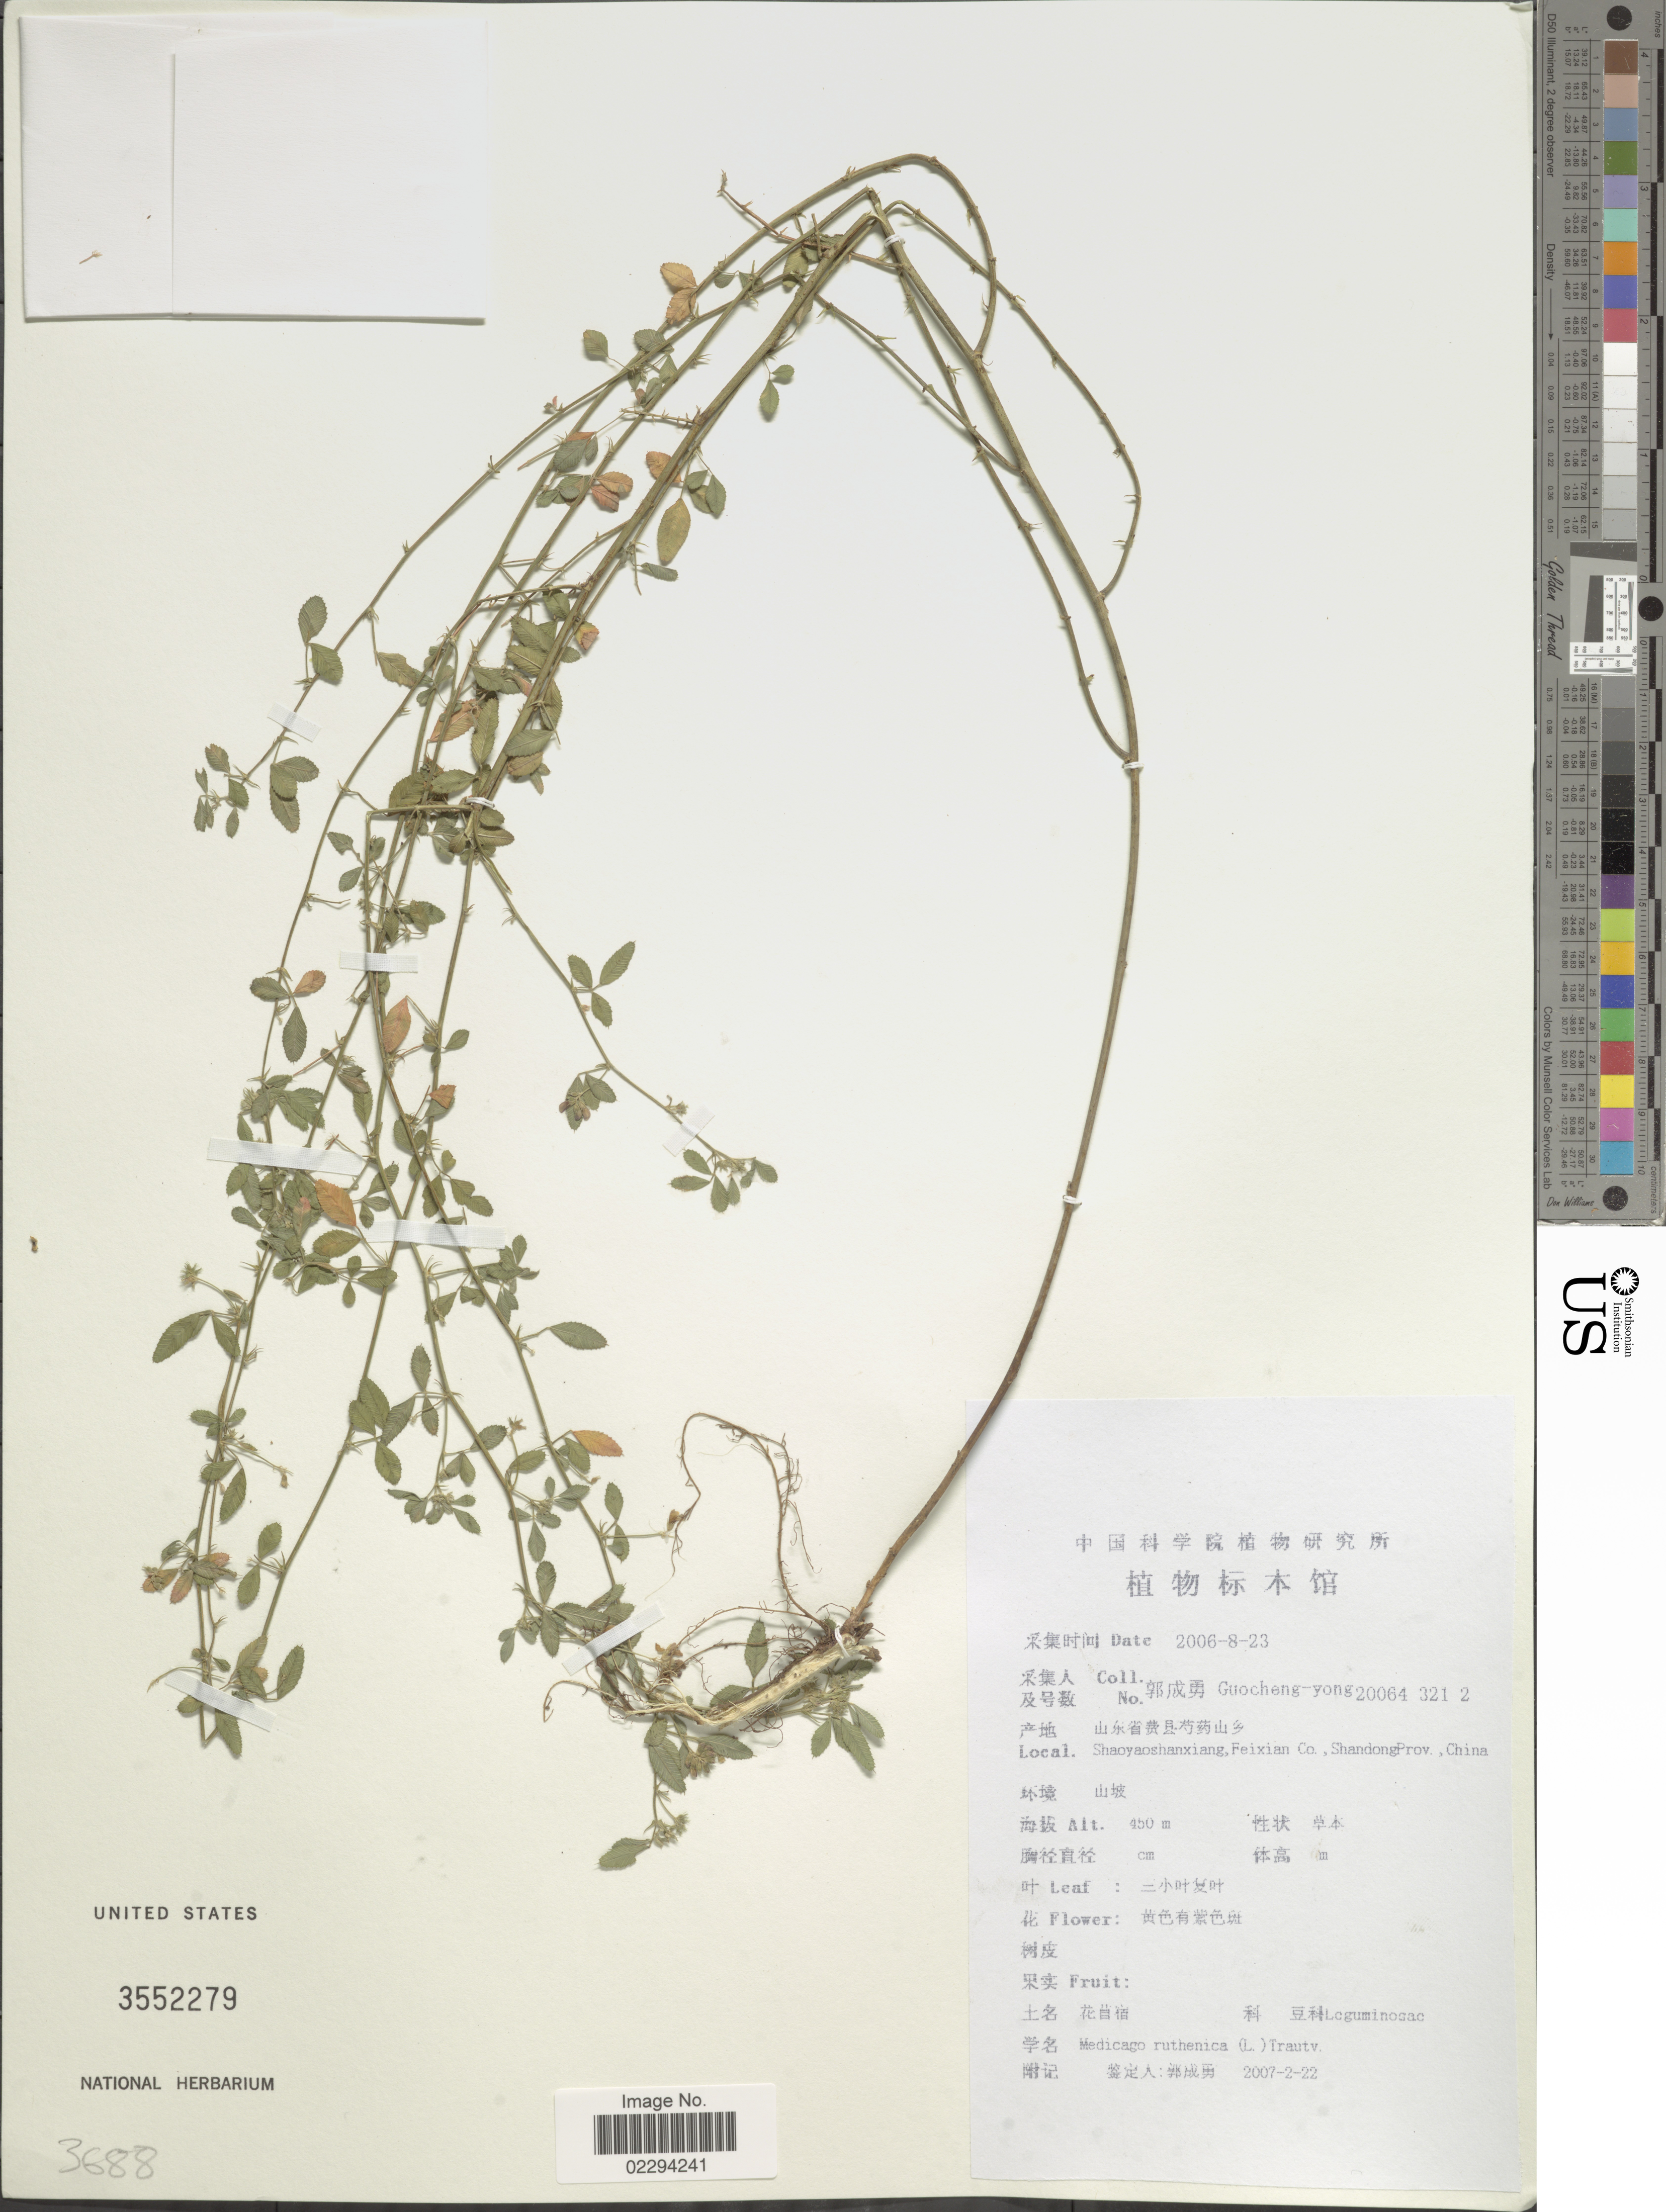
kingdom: Plantae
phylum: Tracheophyta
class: Magnoliopsida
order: Fabales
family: Fabaceae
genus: Medicago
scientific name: Medicago ruthenica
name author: (L.) Trautv.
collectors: Guo cheng-yong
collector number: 20064 321 2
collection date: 2006-08-23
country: China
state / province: Shandong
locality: Shaoyaodhanxiang, Feixian Co.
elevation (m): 450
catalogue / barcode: US 3552279